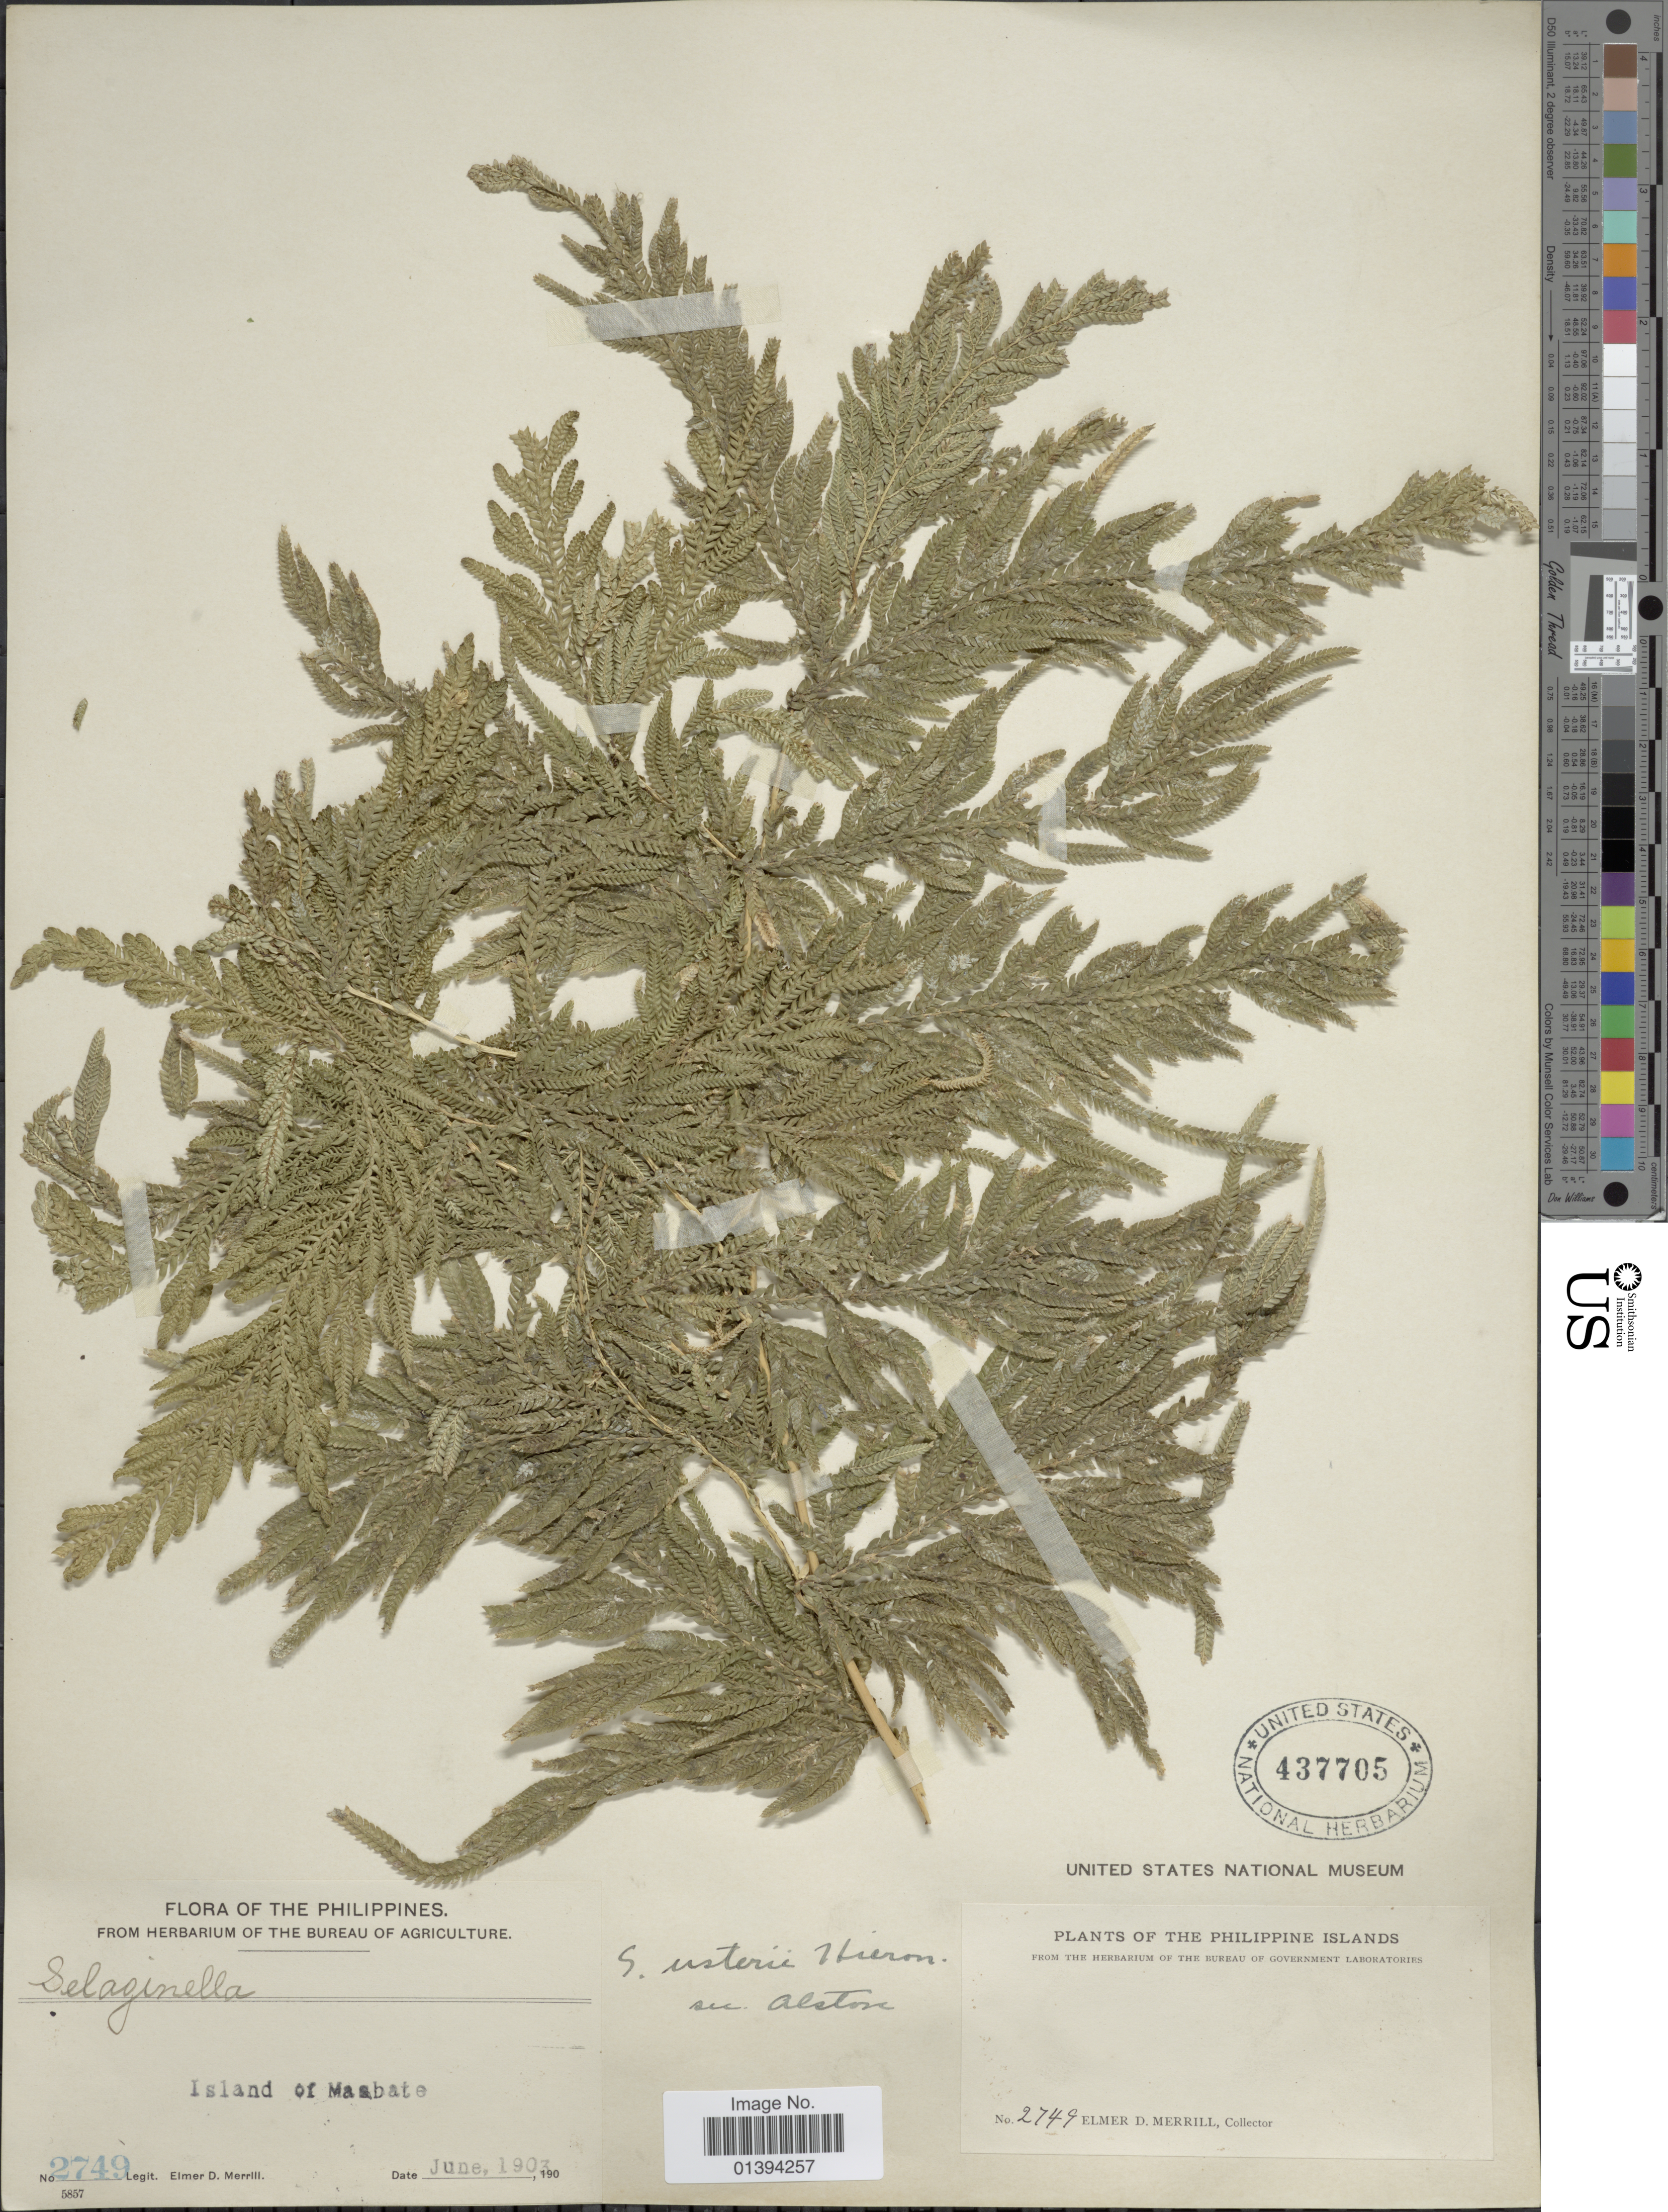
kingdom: Plantae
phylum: Tracheophyta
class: Lycopodiopsida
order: Selaginellales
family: Selaginellaceae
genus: Selaginella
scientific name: Selaginella usterii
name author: Hieron.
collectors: E. D. Merrill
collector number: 2749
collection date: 1903-06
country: Philippines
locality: Island of Masbate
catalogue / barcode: US 437705